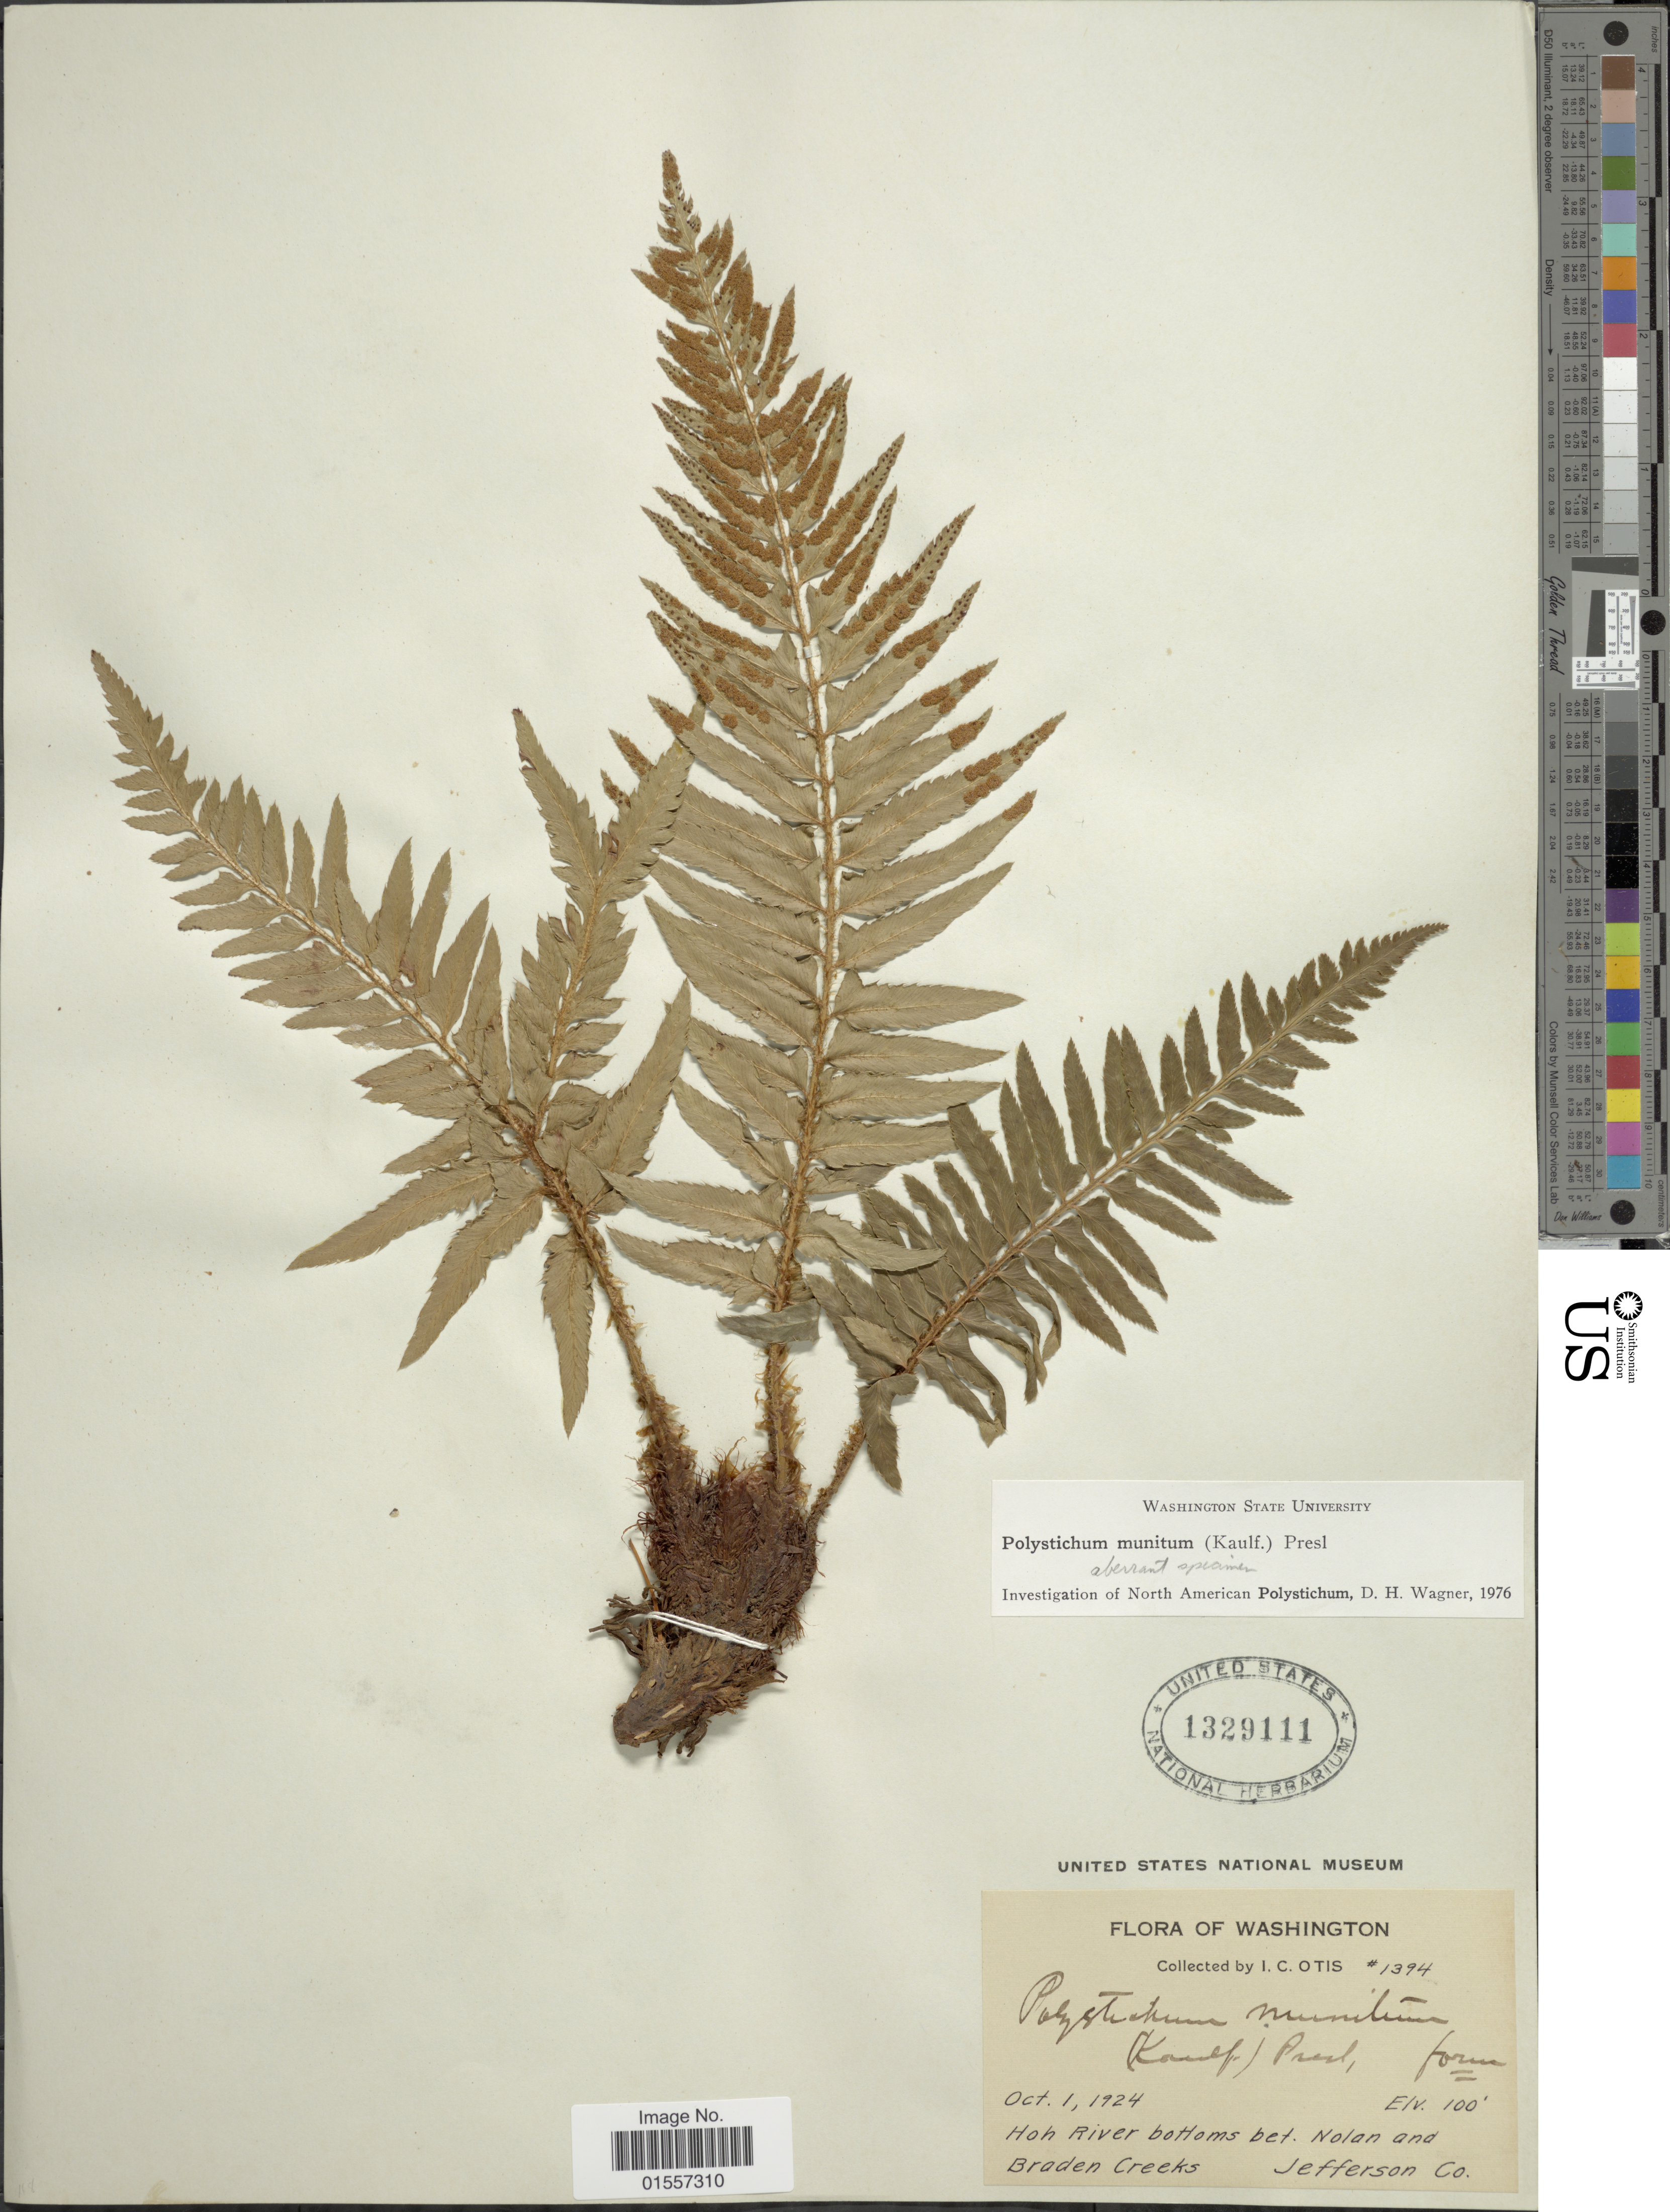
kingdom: Plantae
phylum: Tracheophyta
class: Polypodiopsida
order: Polypodiales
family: Dryopteridaceae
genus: Polystichum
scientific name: Polystichum munitum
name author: (Kaulf.) C. Presl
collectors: I. C. Otis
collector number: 1394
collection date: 1924-10-01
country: United States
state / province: Washington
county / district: Jefferson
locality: Washington, Hoh River bottoms bet. Nolan and Braden creeks, Jefferson Co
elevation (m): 30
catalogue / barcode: US 1329111